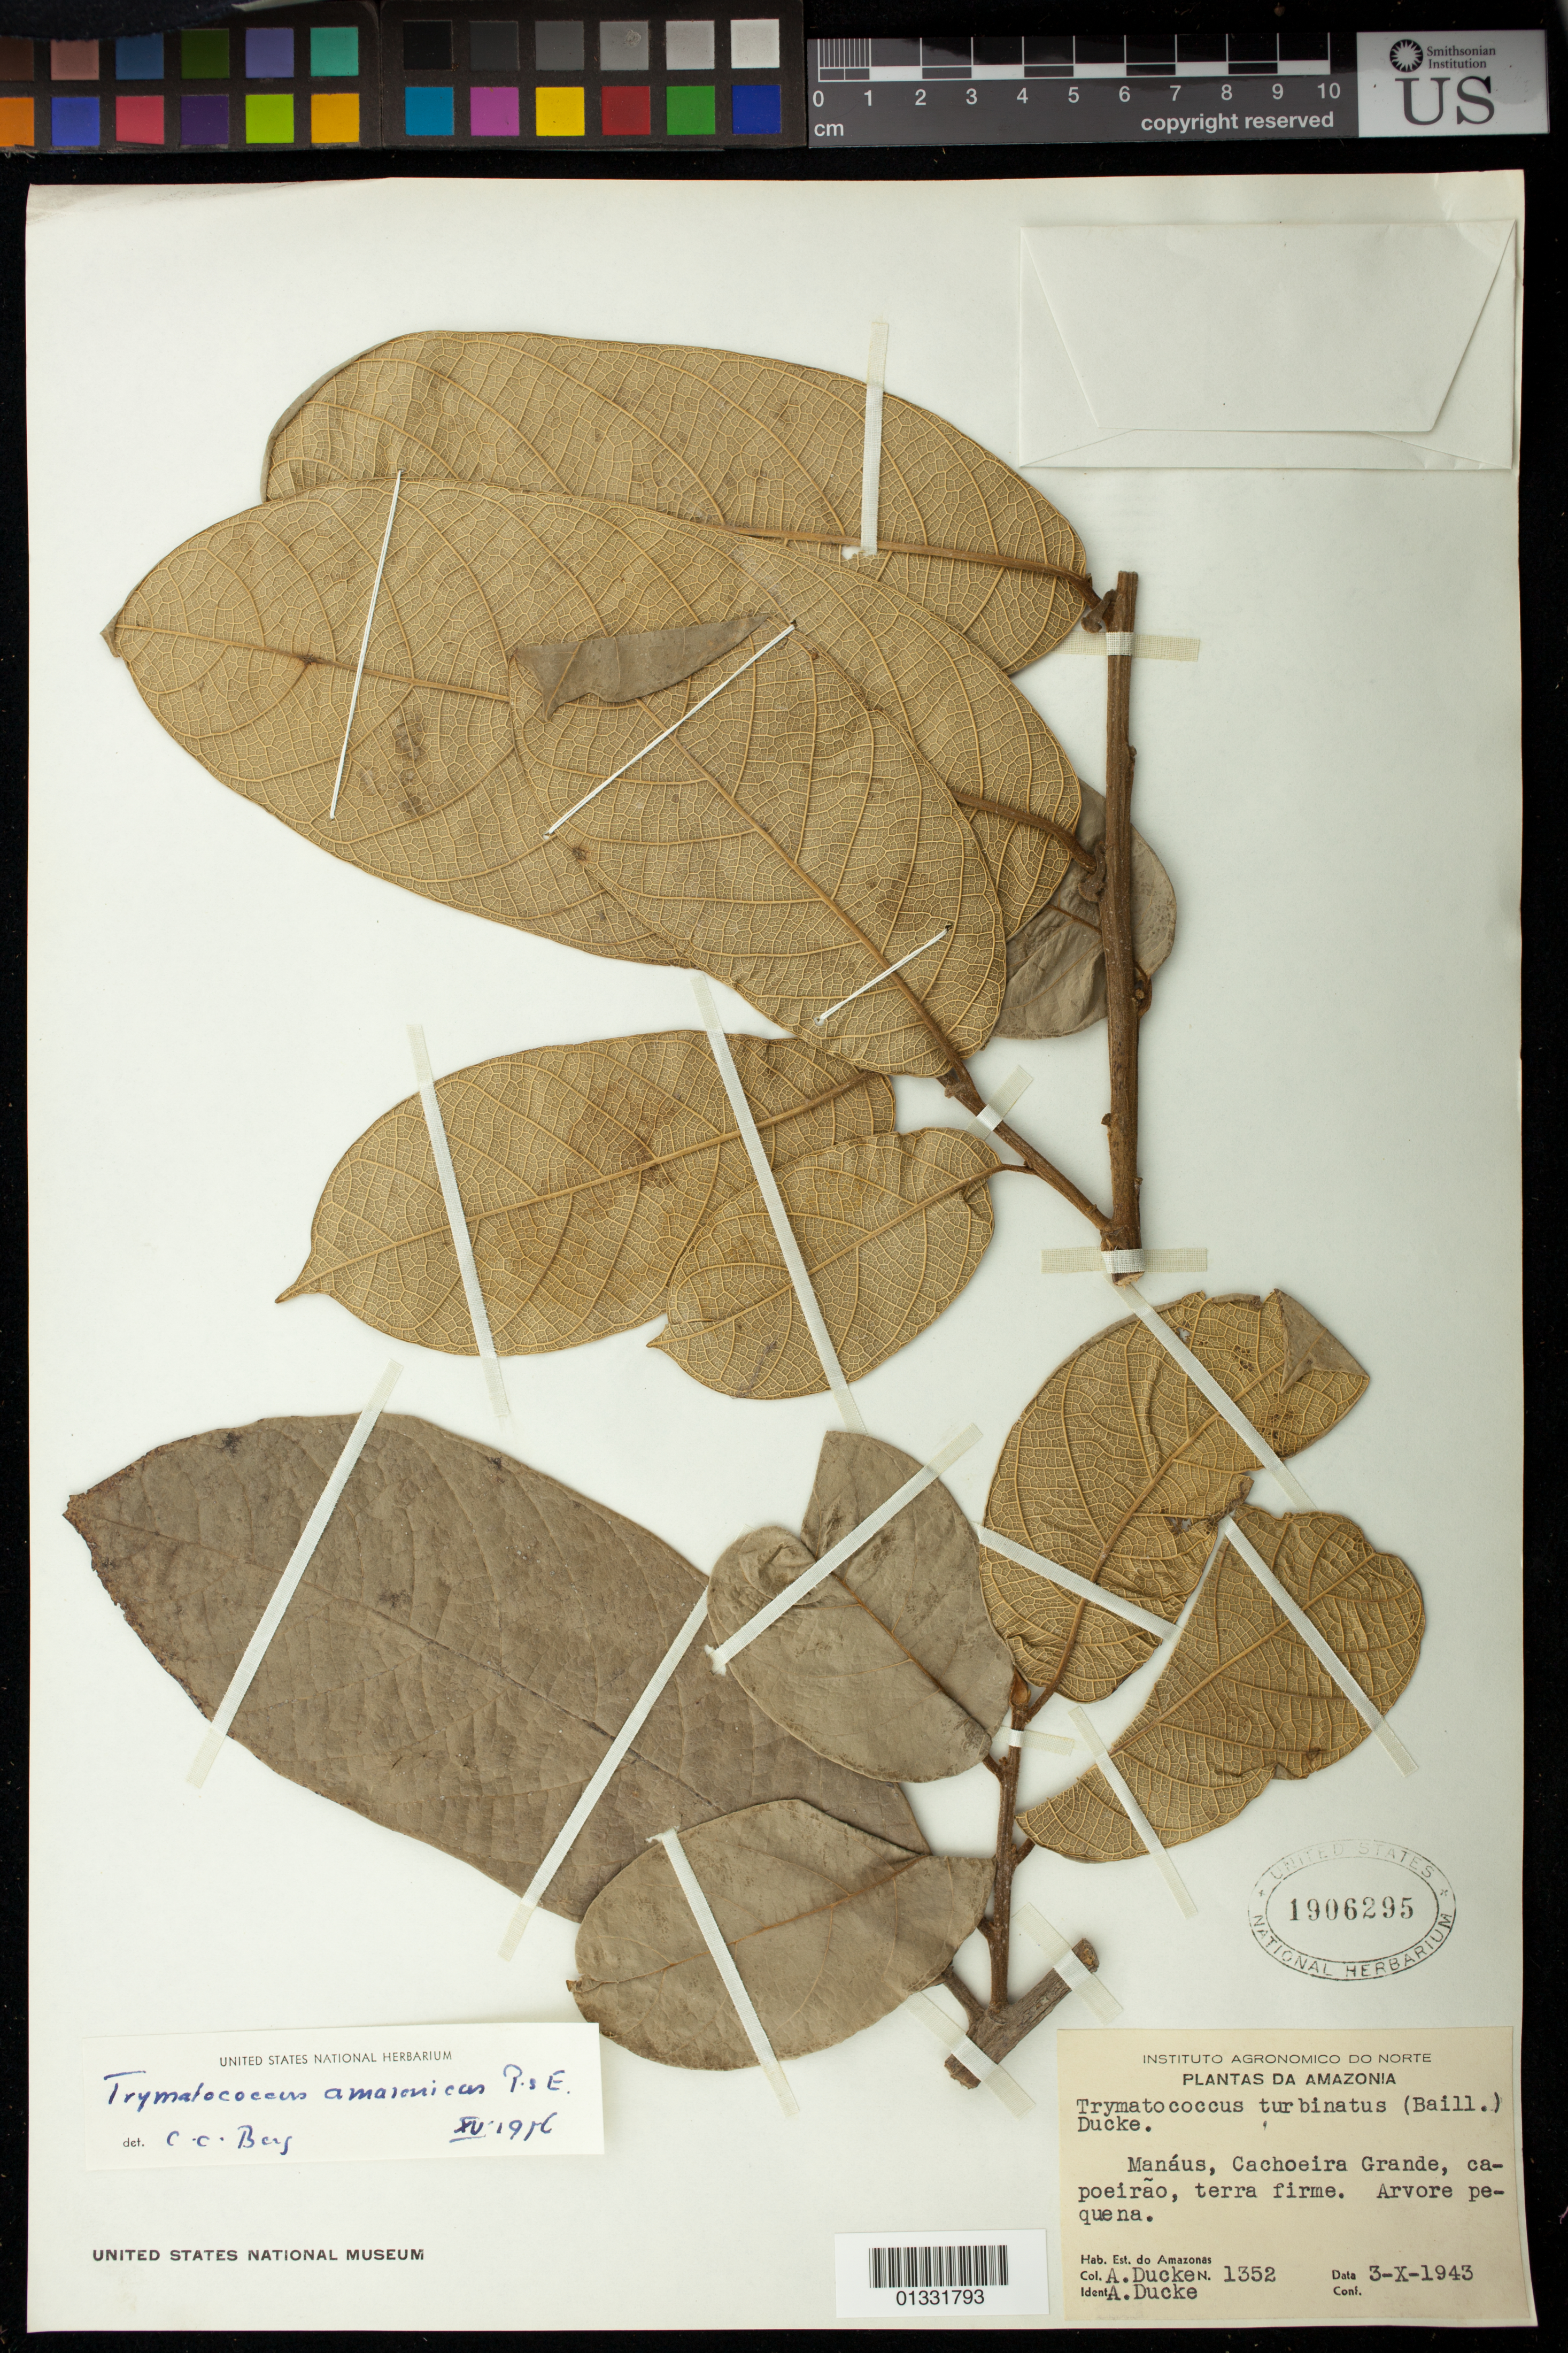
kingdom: Plantae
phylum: Tracheophyta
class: Magnoliopsida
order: Rosales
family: Moraceae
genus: Brosimum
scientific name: Brosimum amazonicum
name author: (Poepp. & Endl.) E. M. Gardner & Zerega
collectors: A. Ducke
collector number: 1352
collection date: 1943-10-03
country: Brazil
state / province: Amazonas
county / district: Manaus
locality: Cachoeira Grande, capoeirão.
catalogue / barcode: US 1906295